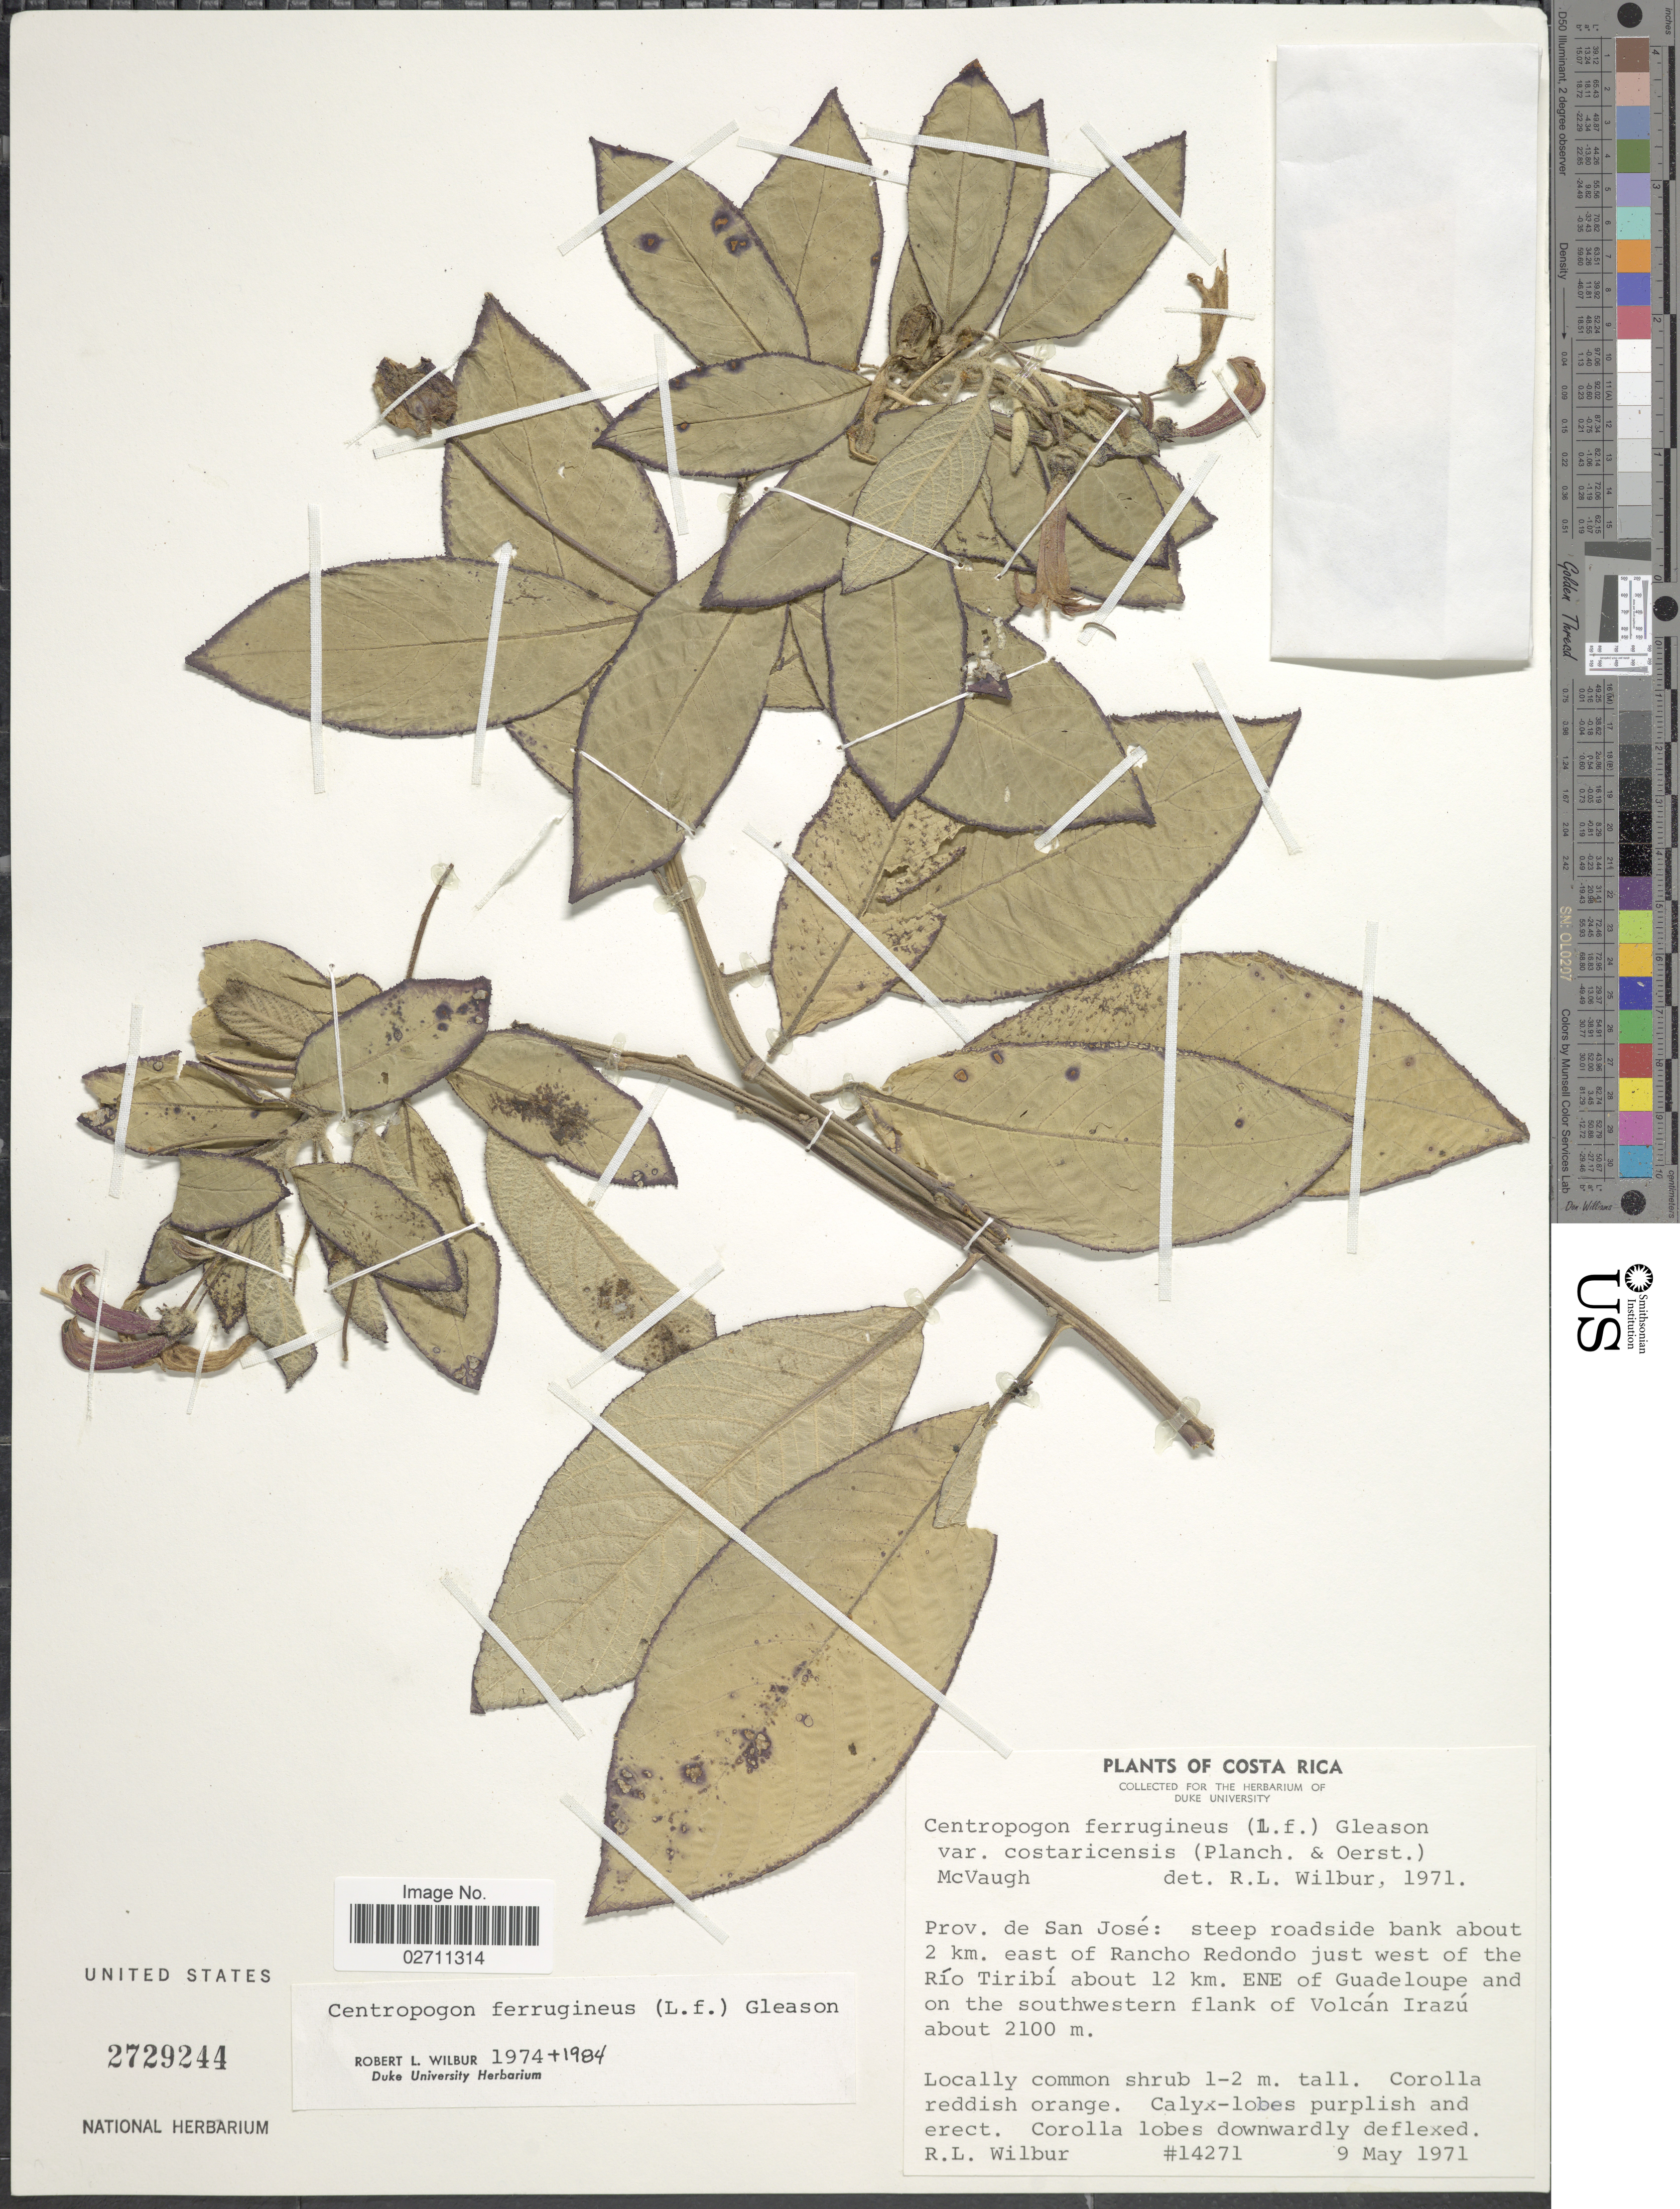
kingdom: Plantae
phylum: Tracheophyta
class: Magnoliopsida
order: Asterales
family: Campanulaceae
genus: Centropogon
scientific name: Centropogon ferrugineus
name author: (L. f.) Gleason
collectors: R. L. Wilbur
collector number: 14271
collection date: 1971-05-09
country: Costa Rica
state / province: San José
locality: Steep roadside bank about 2 km. east of Rancho Redondo just west of the Rio Tiribi about 12 km. ENE of Guadeloupe and on the southwestern flank of Volcan Irazu.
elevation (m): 2100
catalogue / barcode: US 2729244